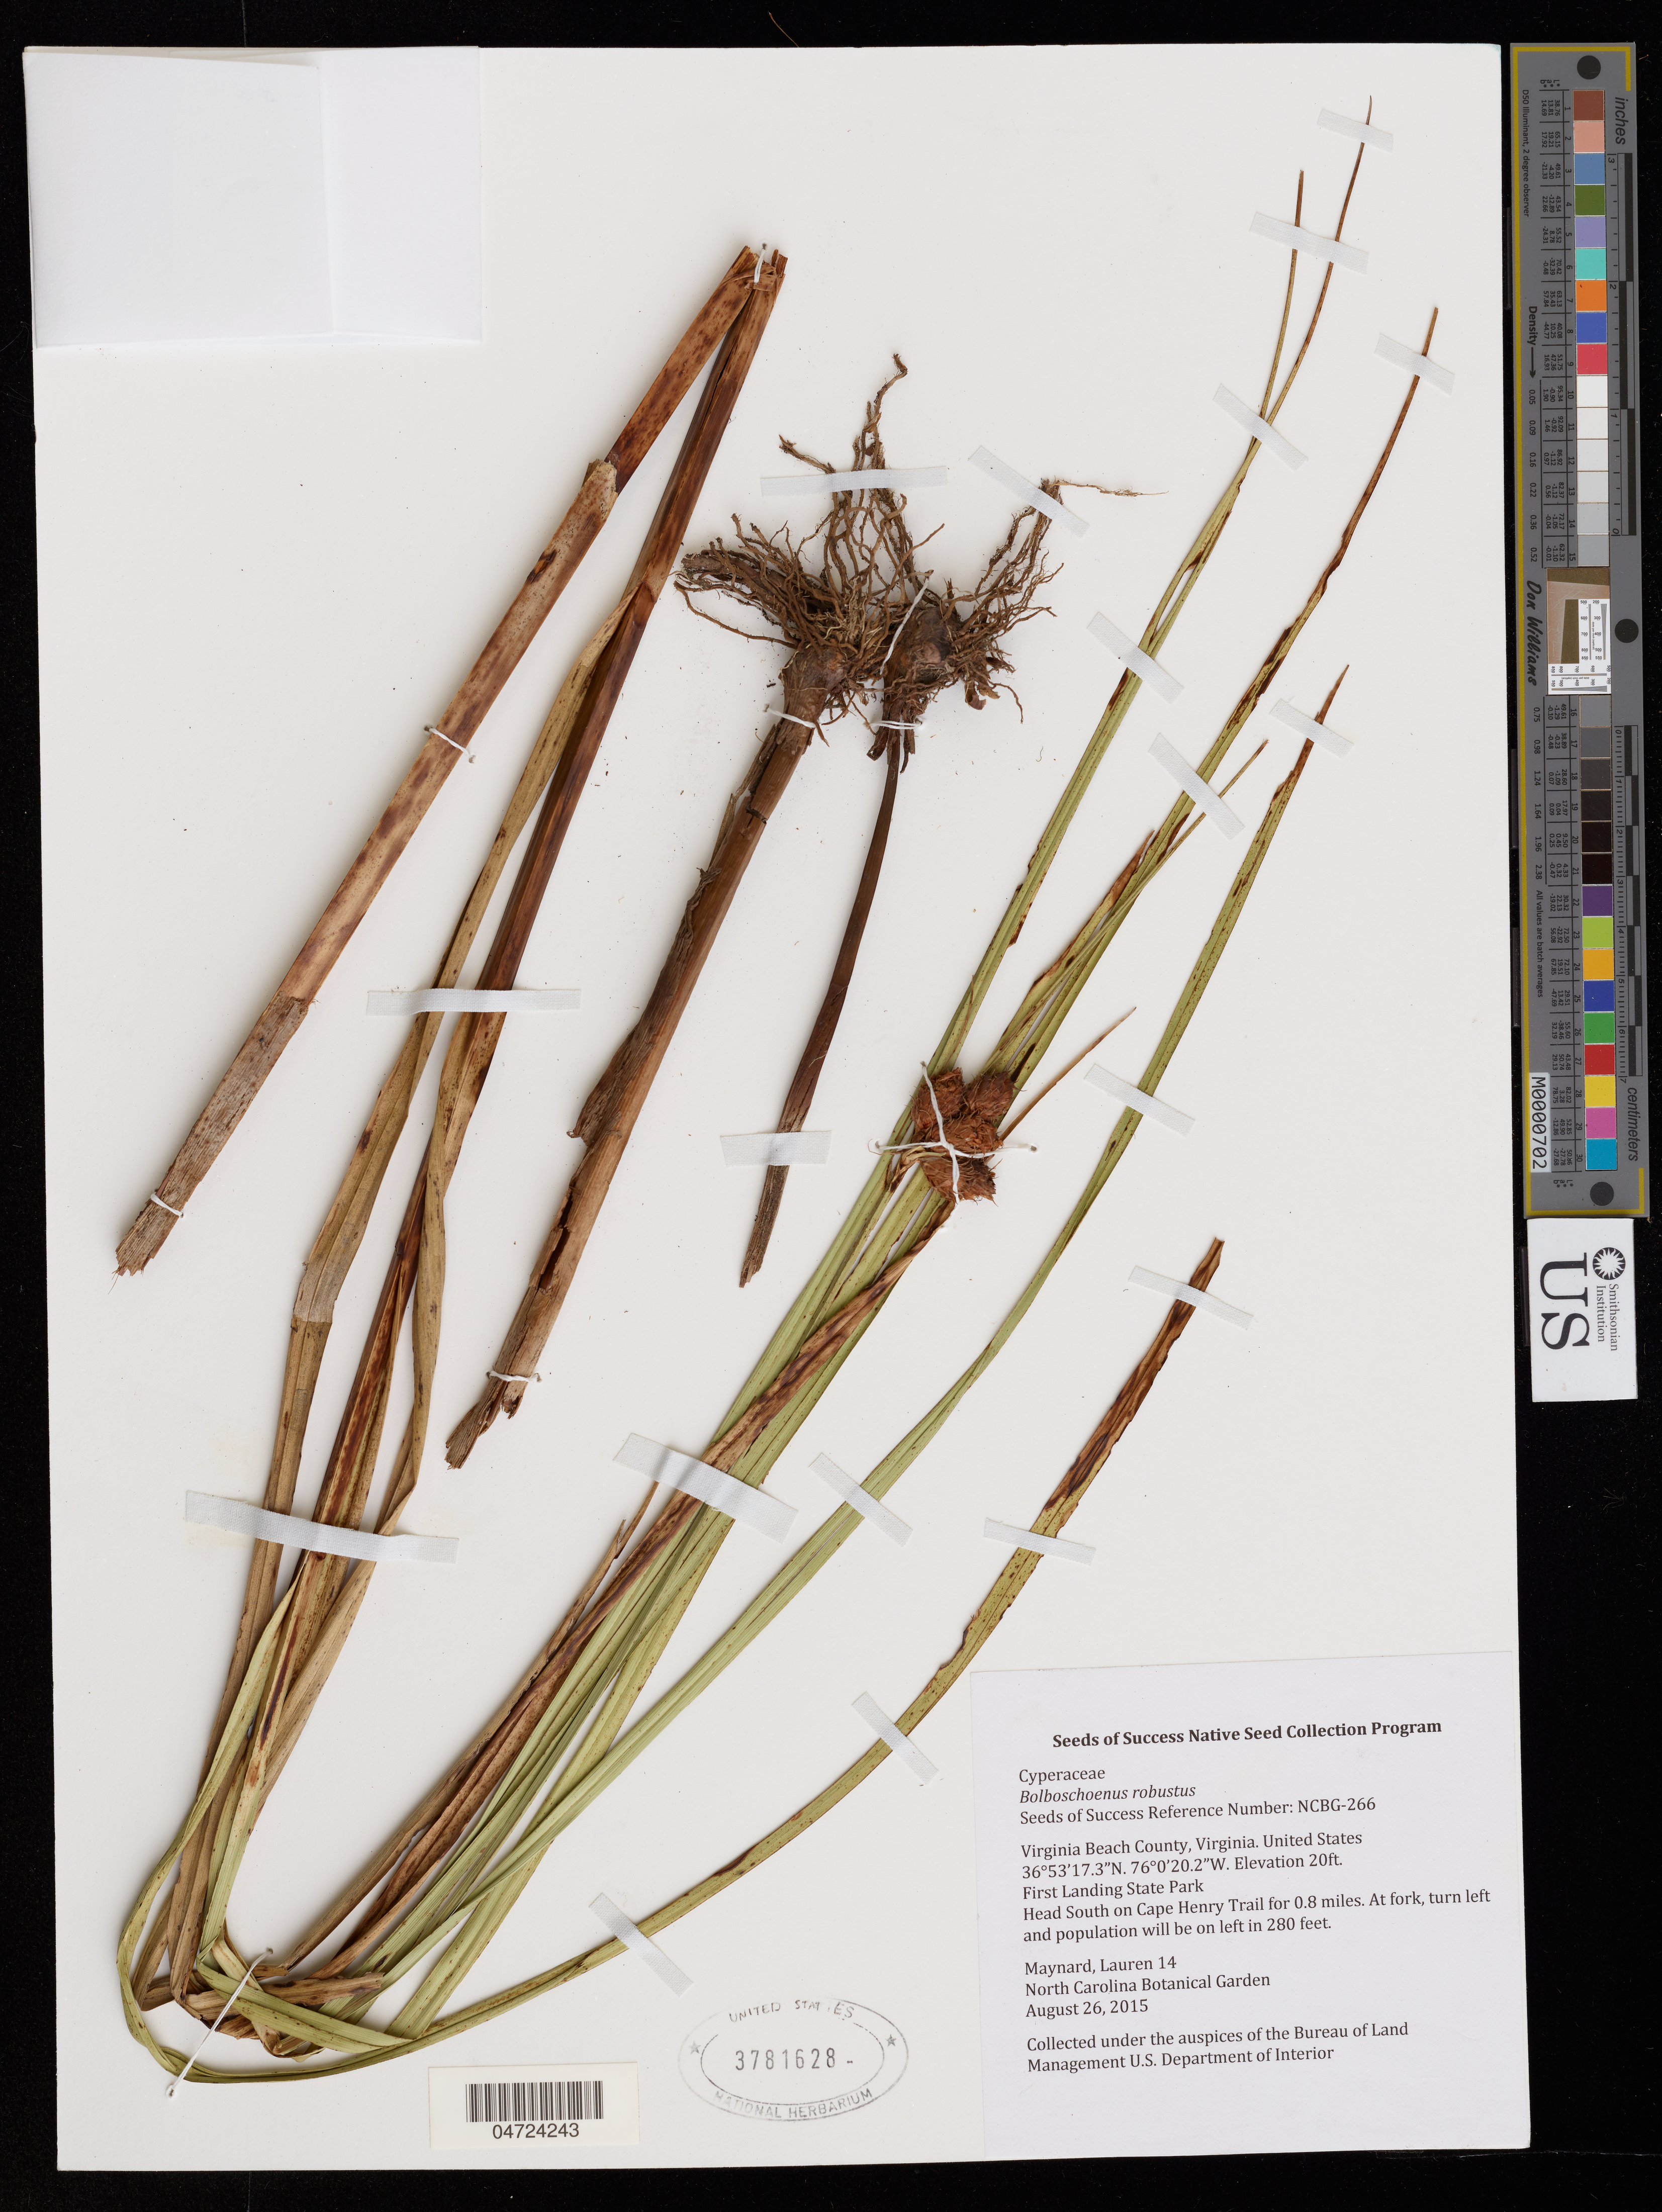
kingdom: Plantae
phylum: Tracheophyta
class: Liliopsida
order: Poales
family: Cyperaceae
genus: Bolboschoenus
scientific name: Bolboschoenus robustus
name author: (Pursh) Soják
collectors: L. Maynard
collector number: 14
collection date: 2015-08-26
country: United States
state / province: Virginia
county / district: City of Virginia Beach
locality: Virginia Beach County. First Landing State Park. Head South on Cape Henry Trail for 0.8 miles. At fork, turn left and population will be on left in 280 feet.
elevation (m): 6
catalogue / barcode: US 3781628